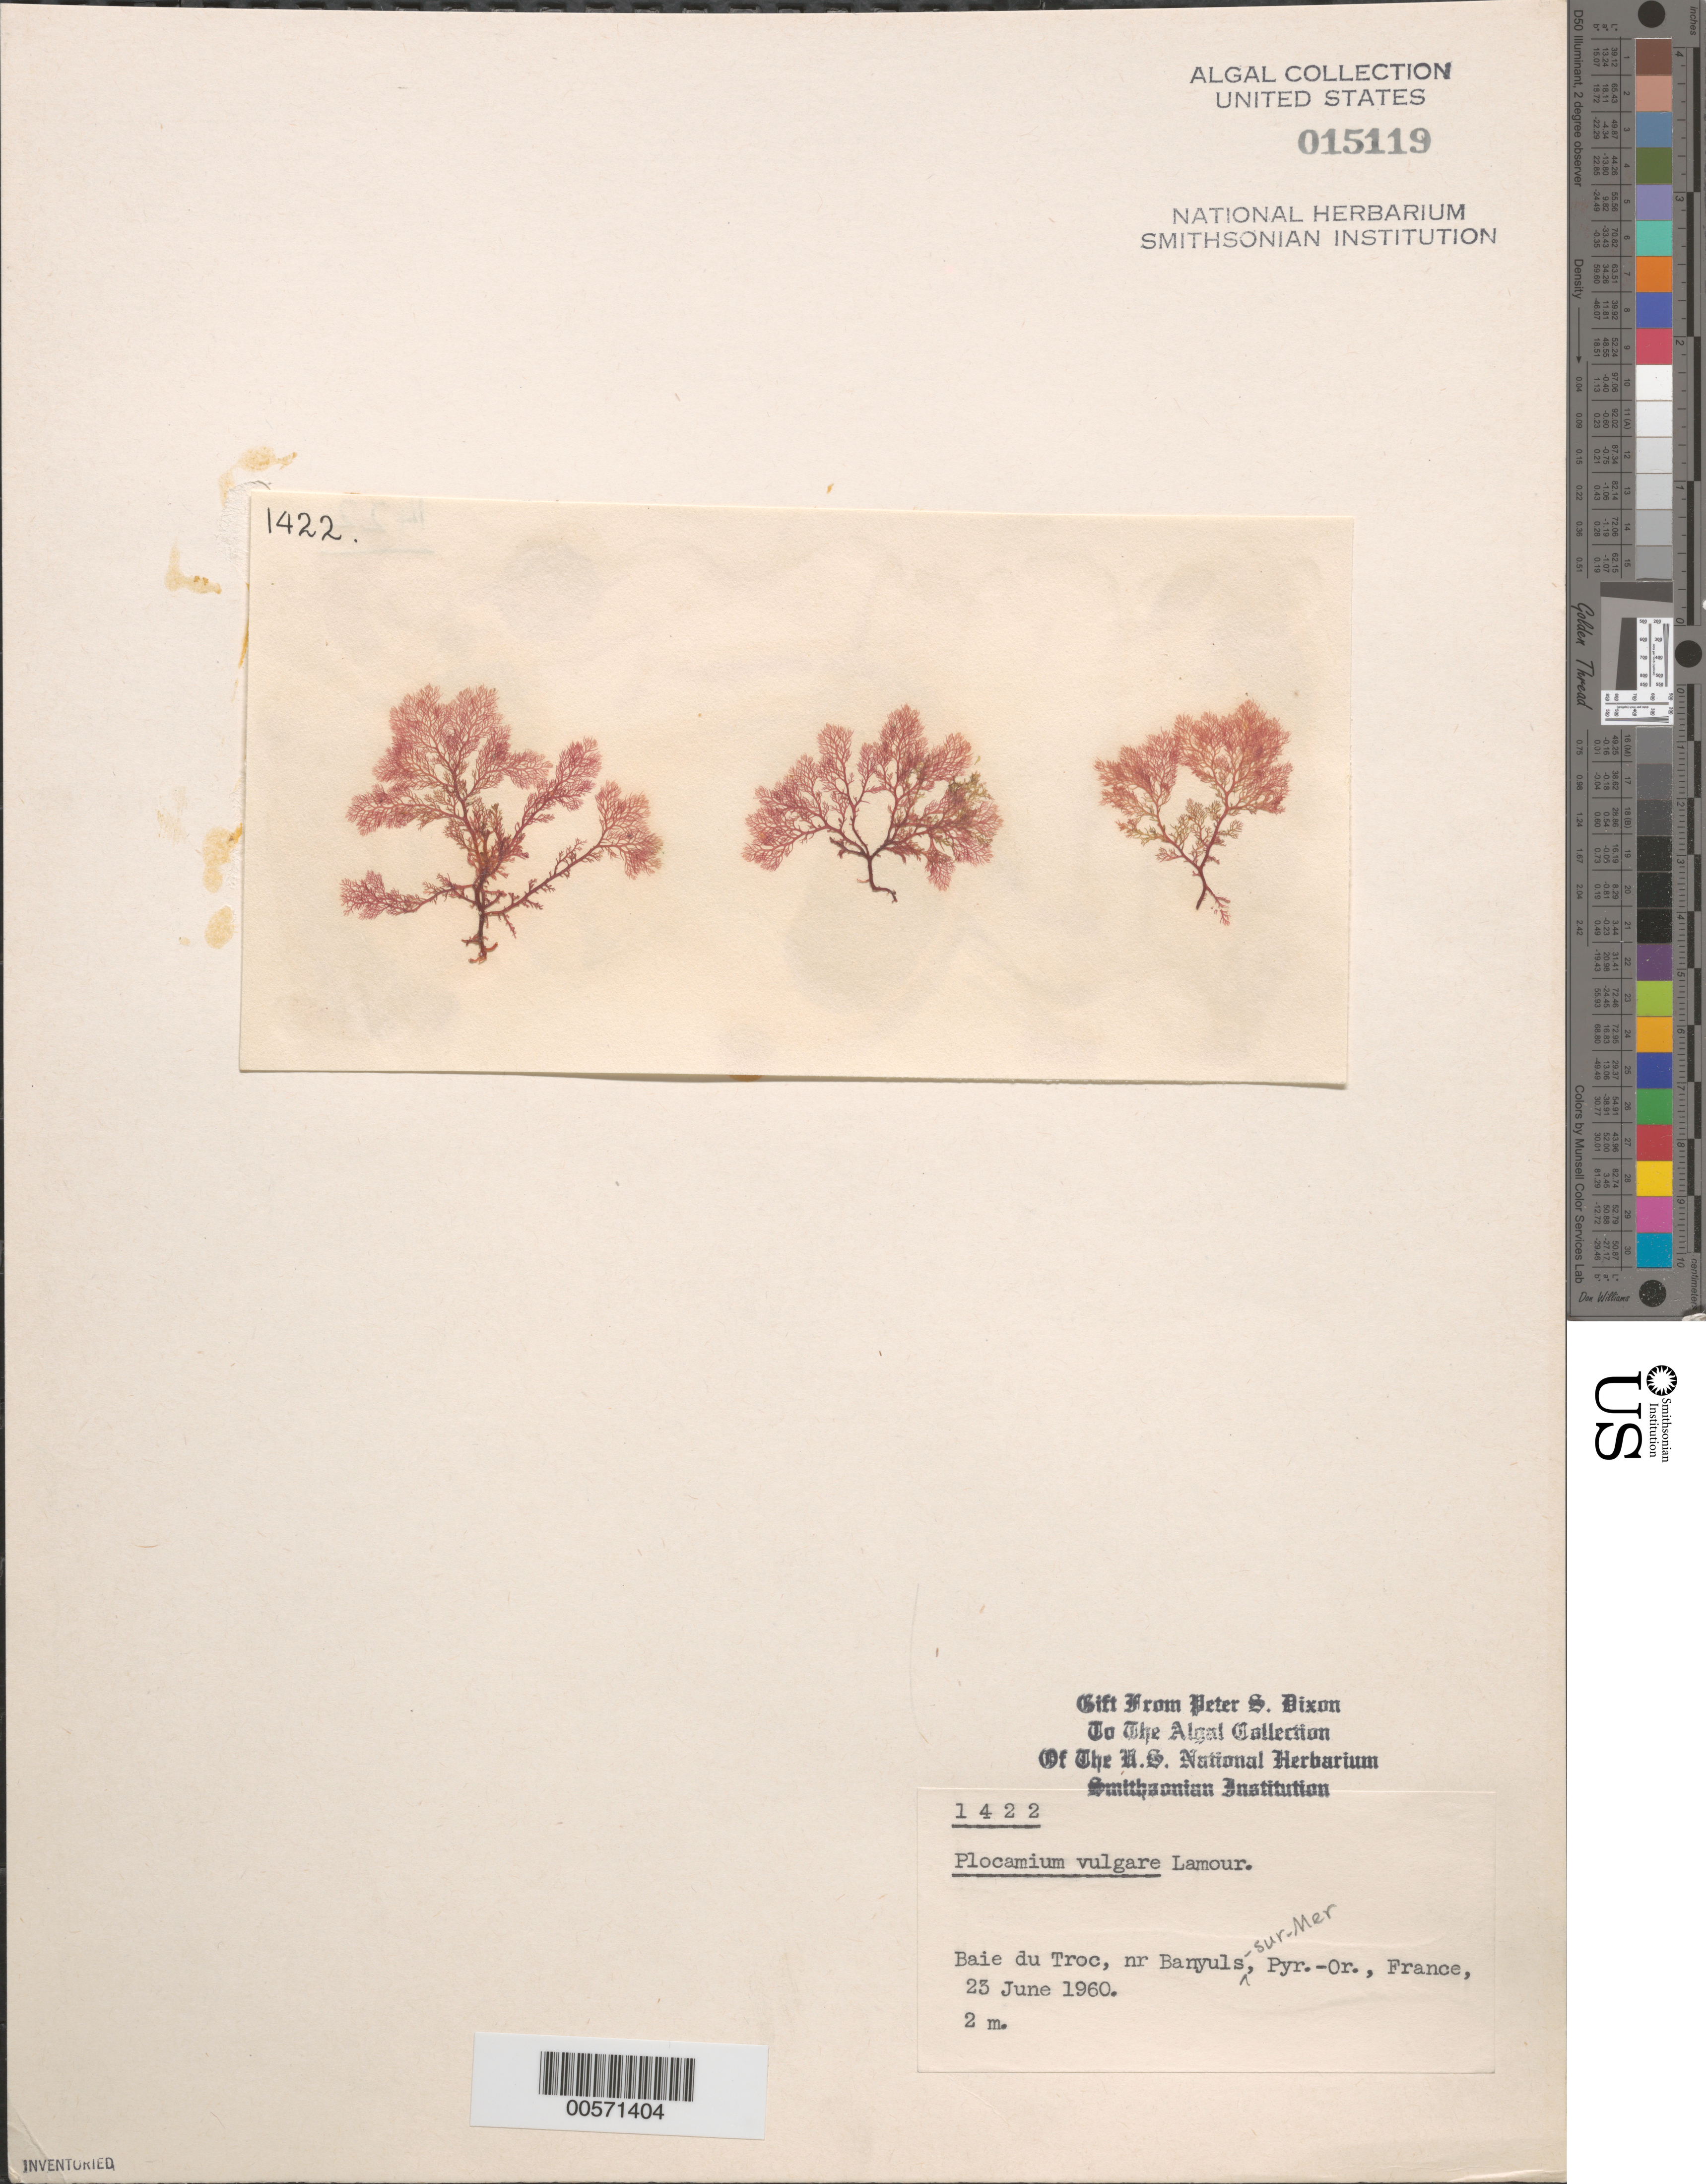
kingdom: Plantae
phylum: Rhodophyta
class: Florideophyceae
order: Plocamiales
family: Plocamiaceae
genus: Plocamium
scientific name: Plocamium cartilagineum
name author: (L.) P.S. Dixon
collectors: P. S. Dixon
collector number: PSD 1422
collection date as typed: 23 Jun 1960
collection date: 1960-06-23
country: France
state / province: Occitanie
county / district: Pyrénées-Orientales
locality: Baie du Troc, near Banyuls-sur-Mer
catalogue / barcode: US 15119